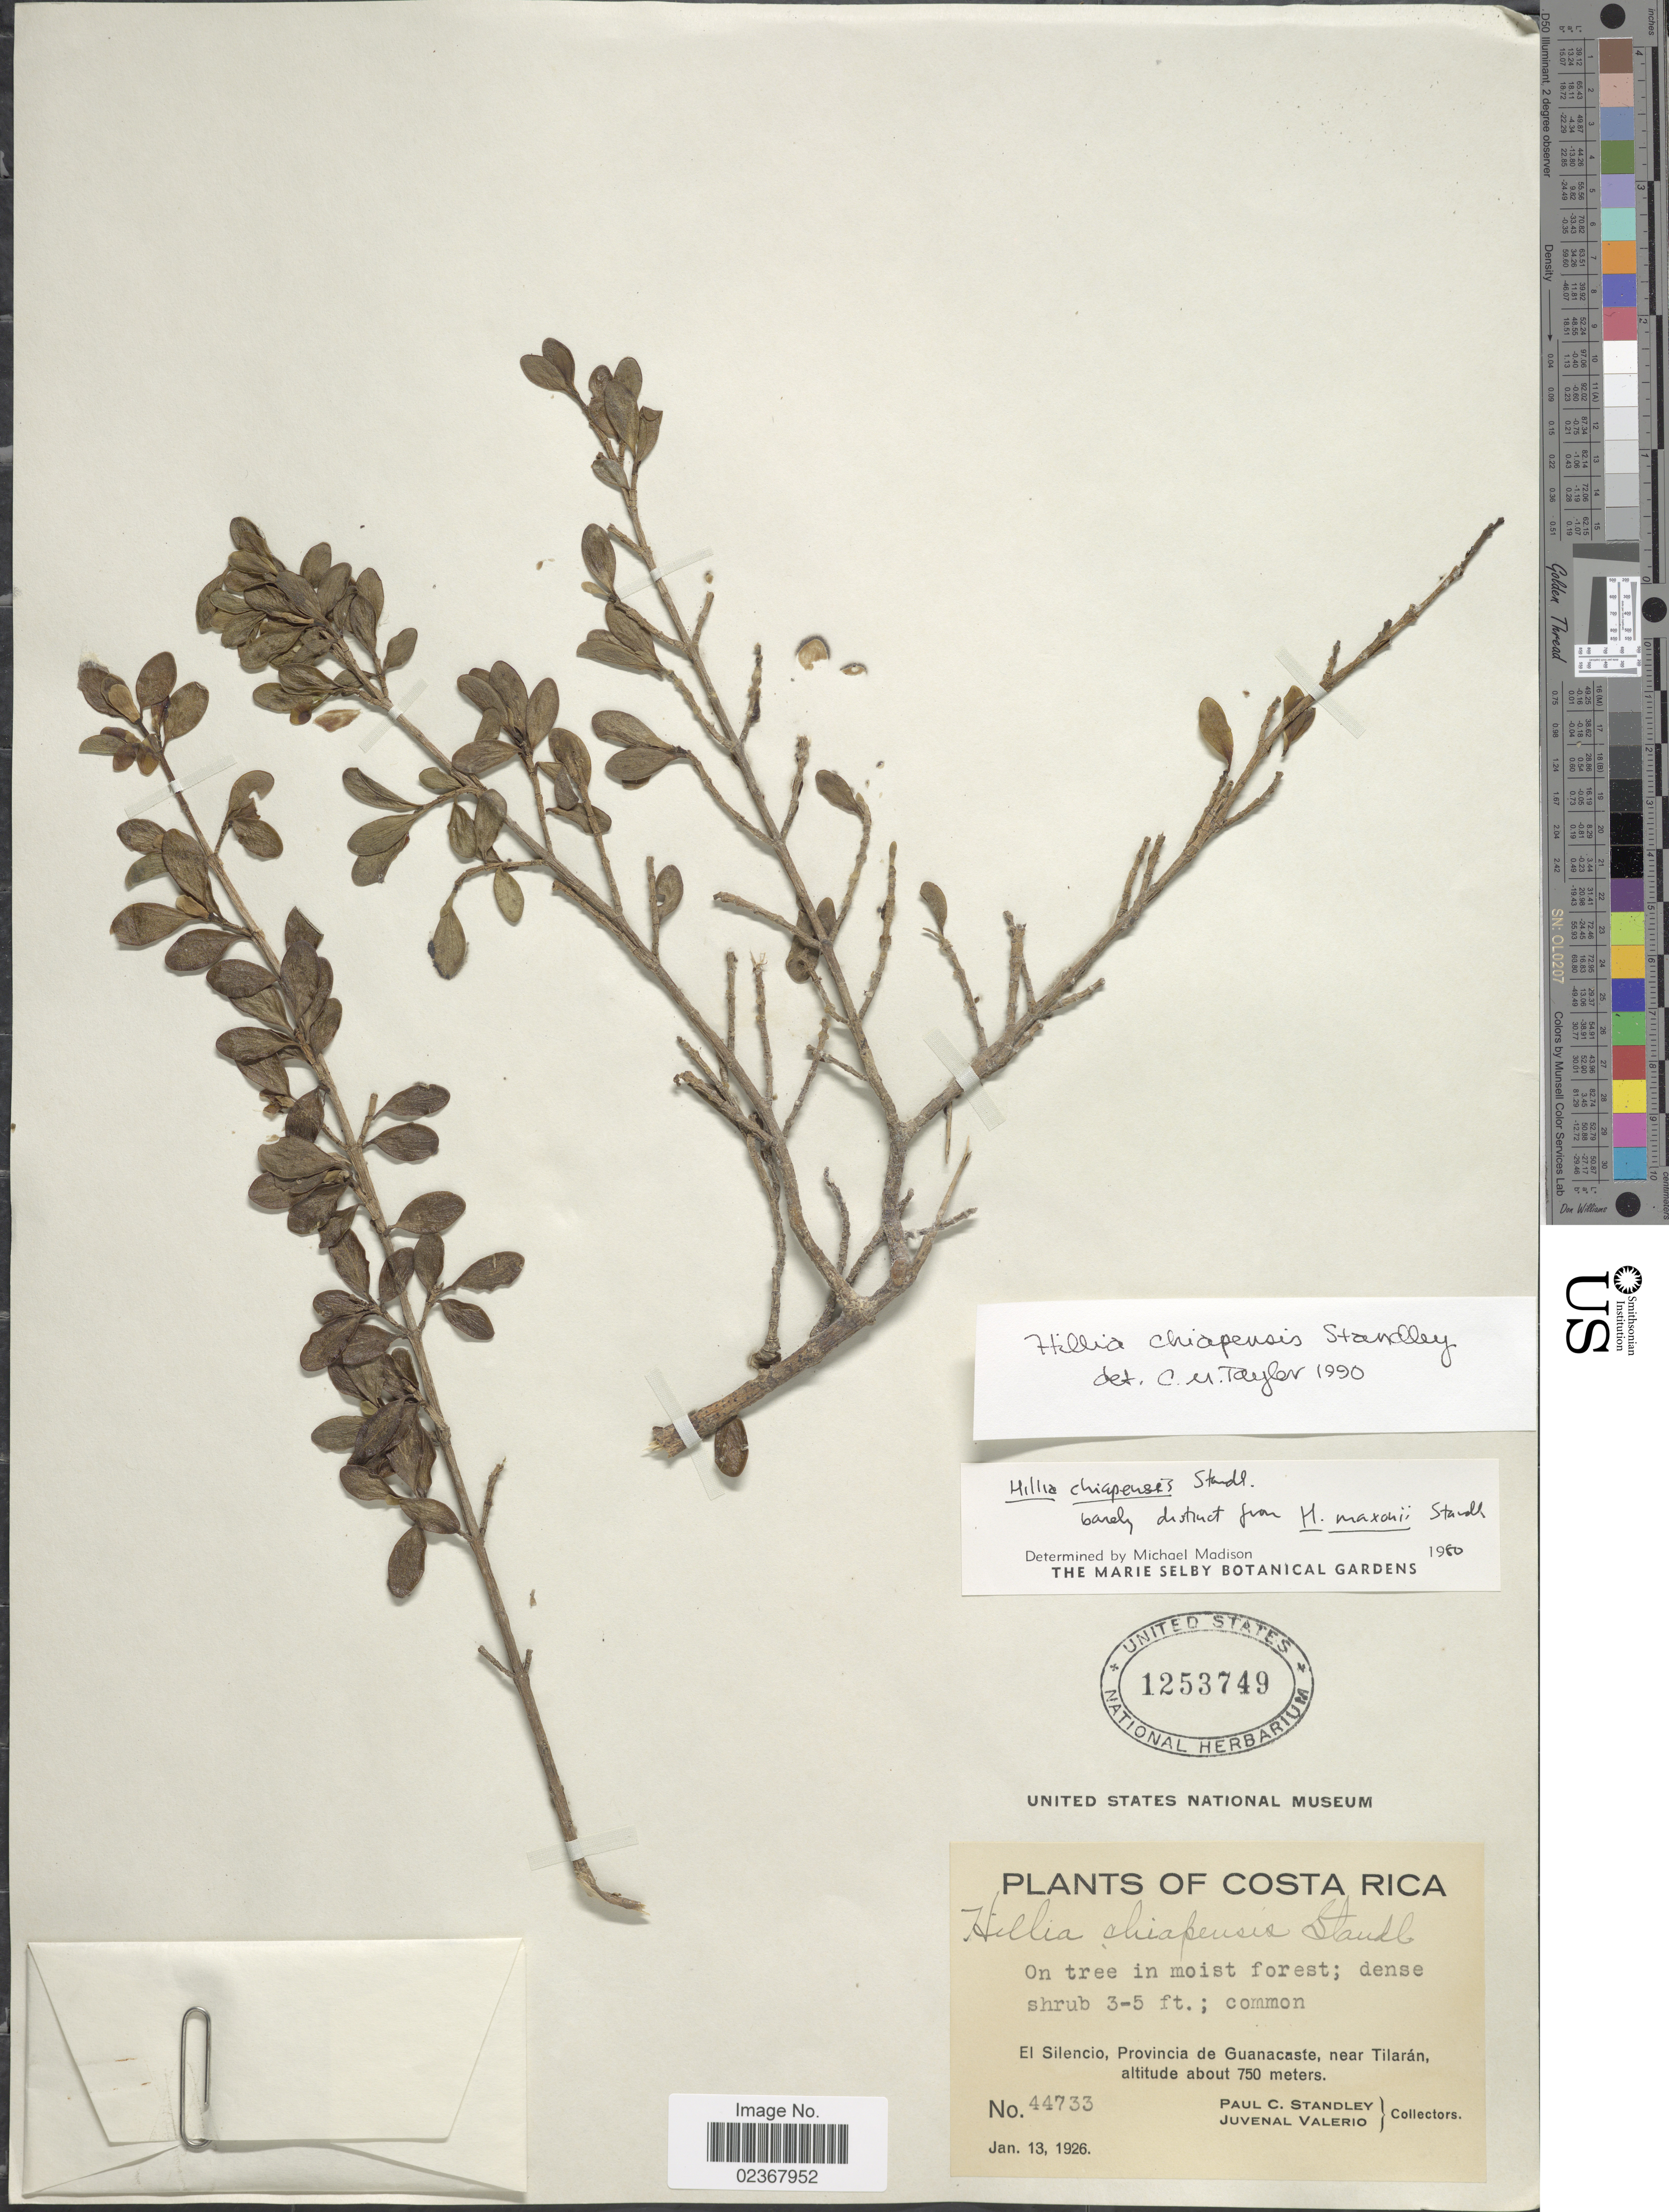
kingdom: Plantae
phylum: Tracheophyta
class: Magnoliopsida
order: Gentianales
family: Rubiaceae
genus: Hillia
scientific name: Hillia chiapensis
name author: Standl.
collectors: P. C. Standley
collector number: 44733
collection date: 1926-01-13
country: Costa Rica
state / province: Guanacaste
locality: El Silencio, Provincia de Guanacaste, near Tilaran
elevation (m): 750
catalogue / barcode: US 1253749